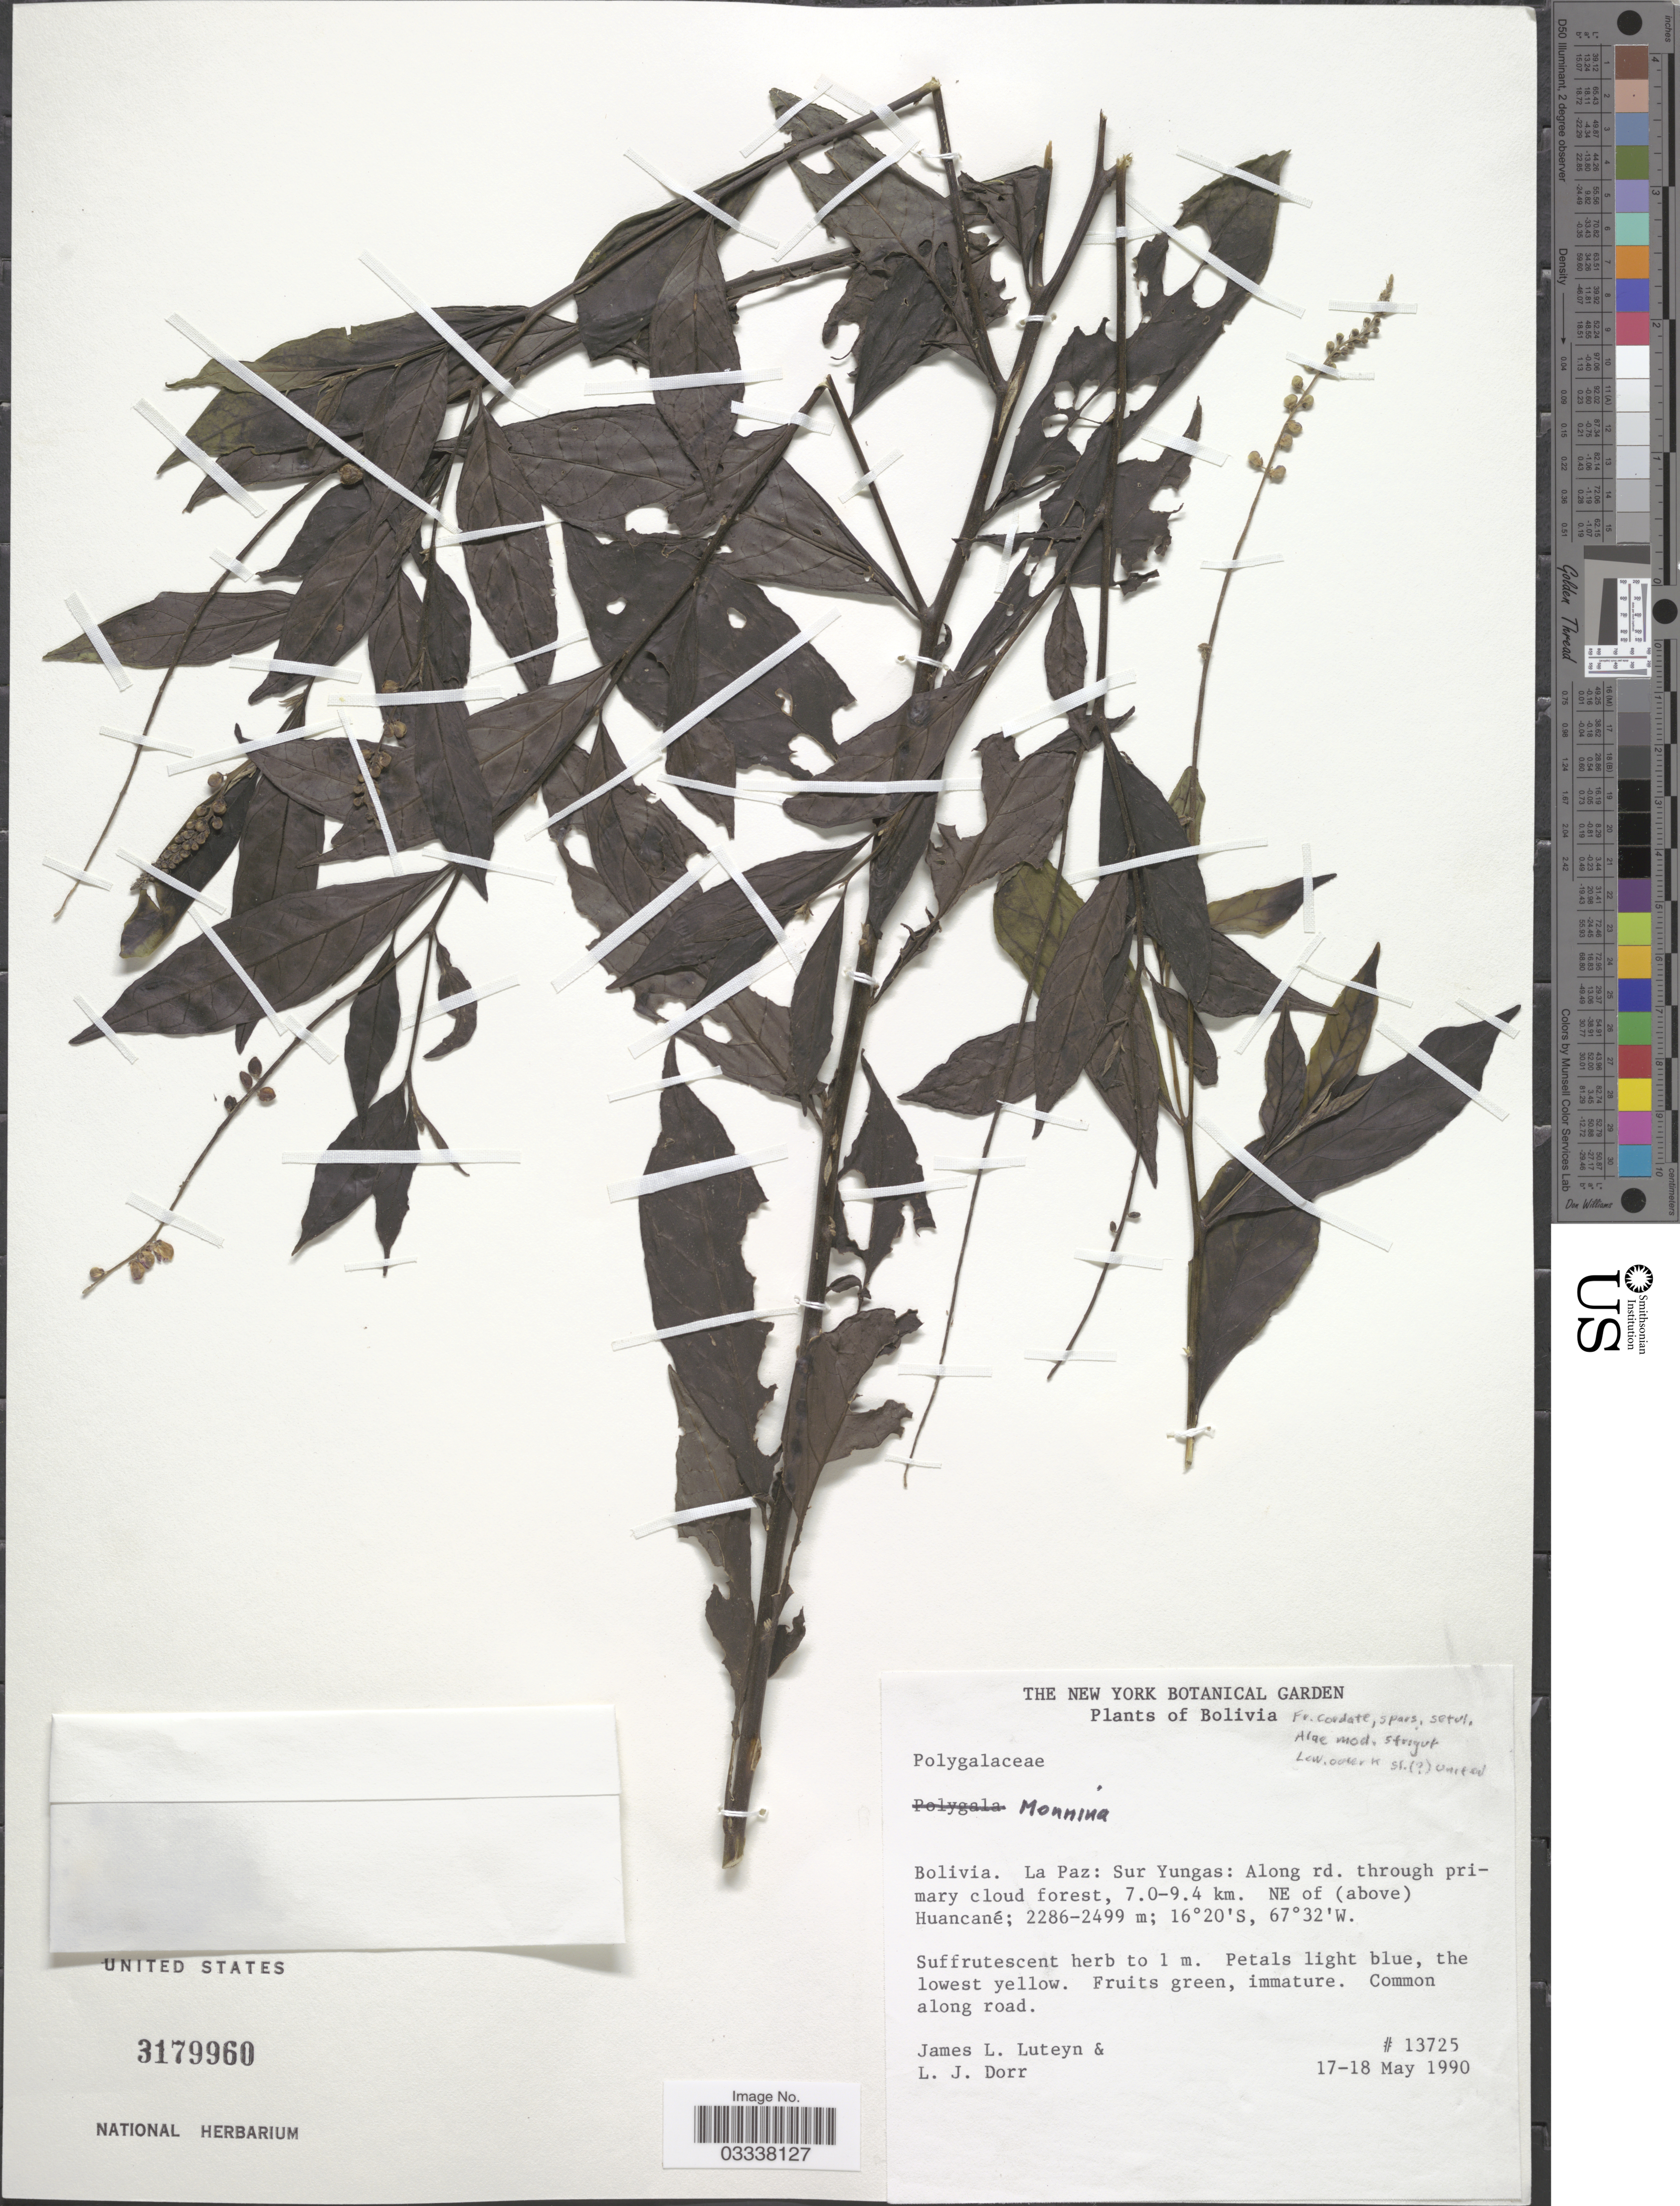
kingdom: Plantae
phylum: Tracheophyta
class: Magnoliopsida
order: Fabales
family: Polygalaceae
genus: Monnina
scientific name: Monnina sp.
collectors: J. Luteyn & L. J. Dorr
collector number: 13725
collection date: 1990-05-17/1990-05-18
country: Bolivia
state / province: La Paz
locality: Sur Yungas: Along rd. through primary cloud forest, 7.0-9.4 km. NE of (above) Huancané.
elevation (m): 2286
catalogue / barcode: US 3179960